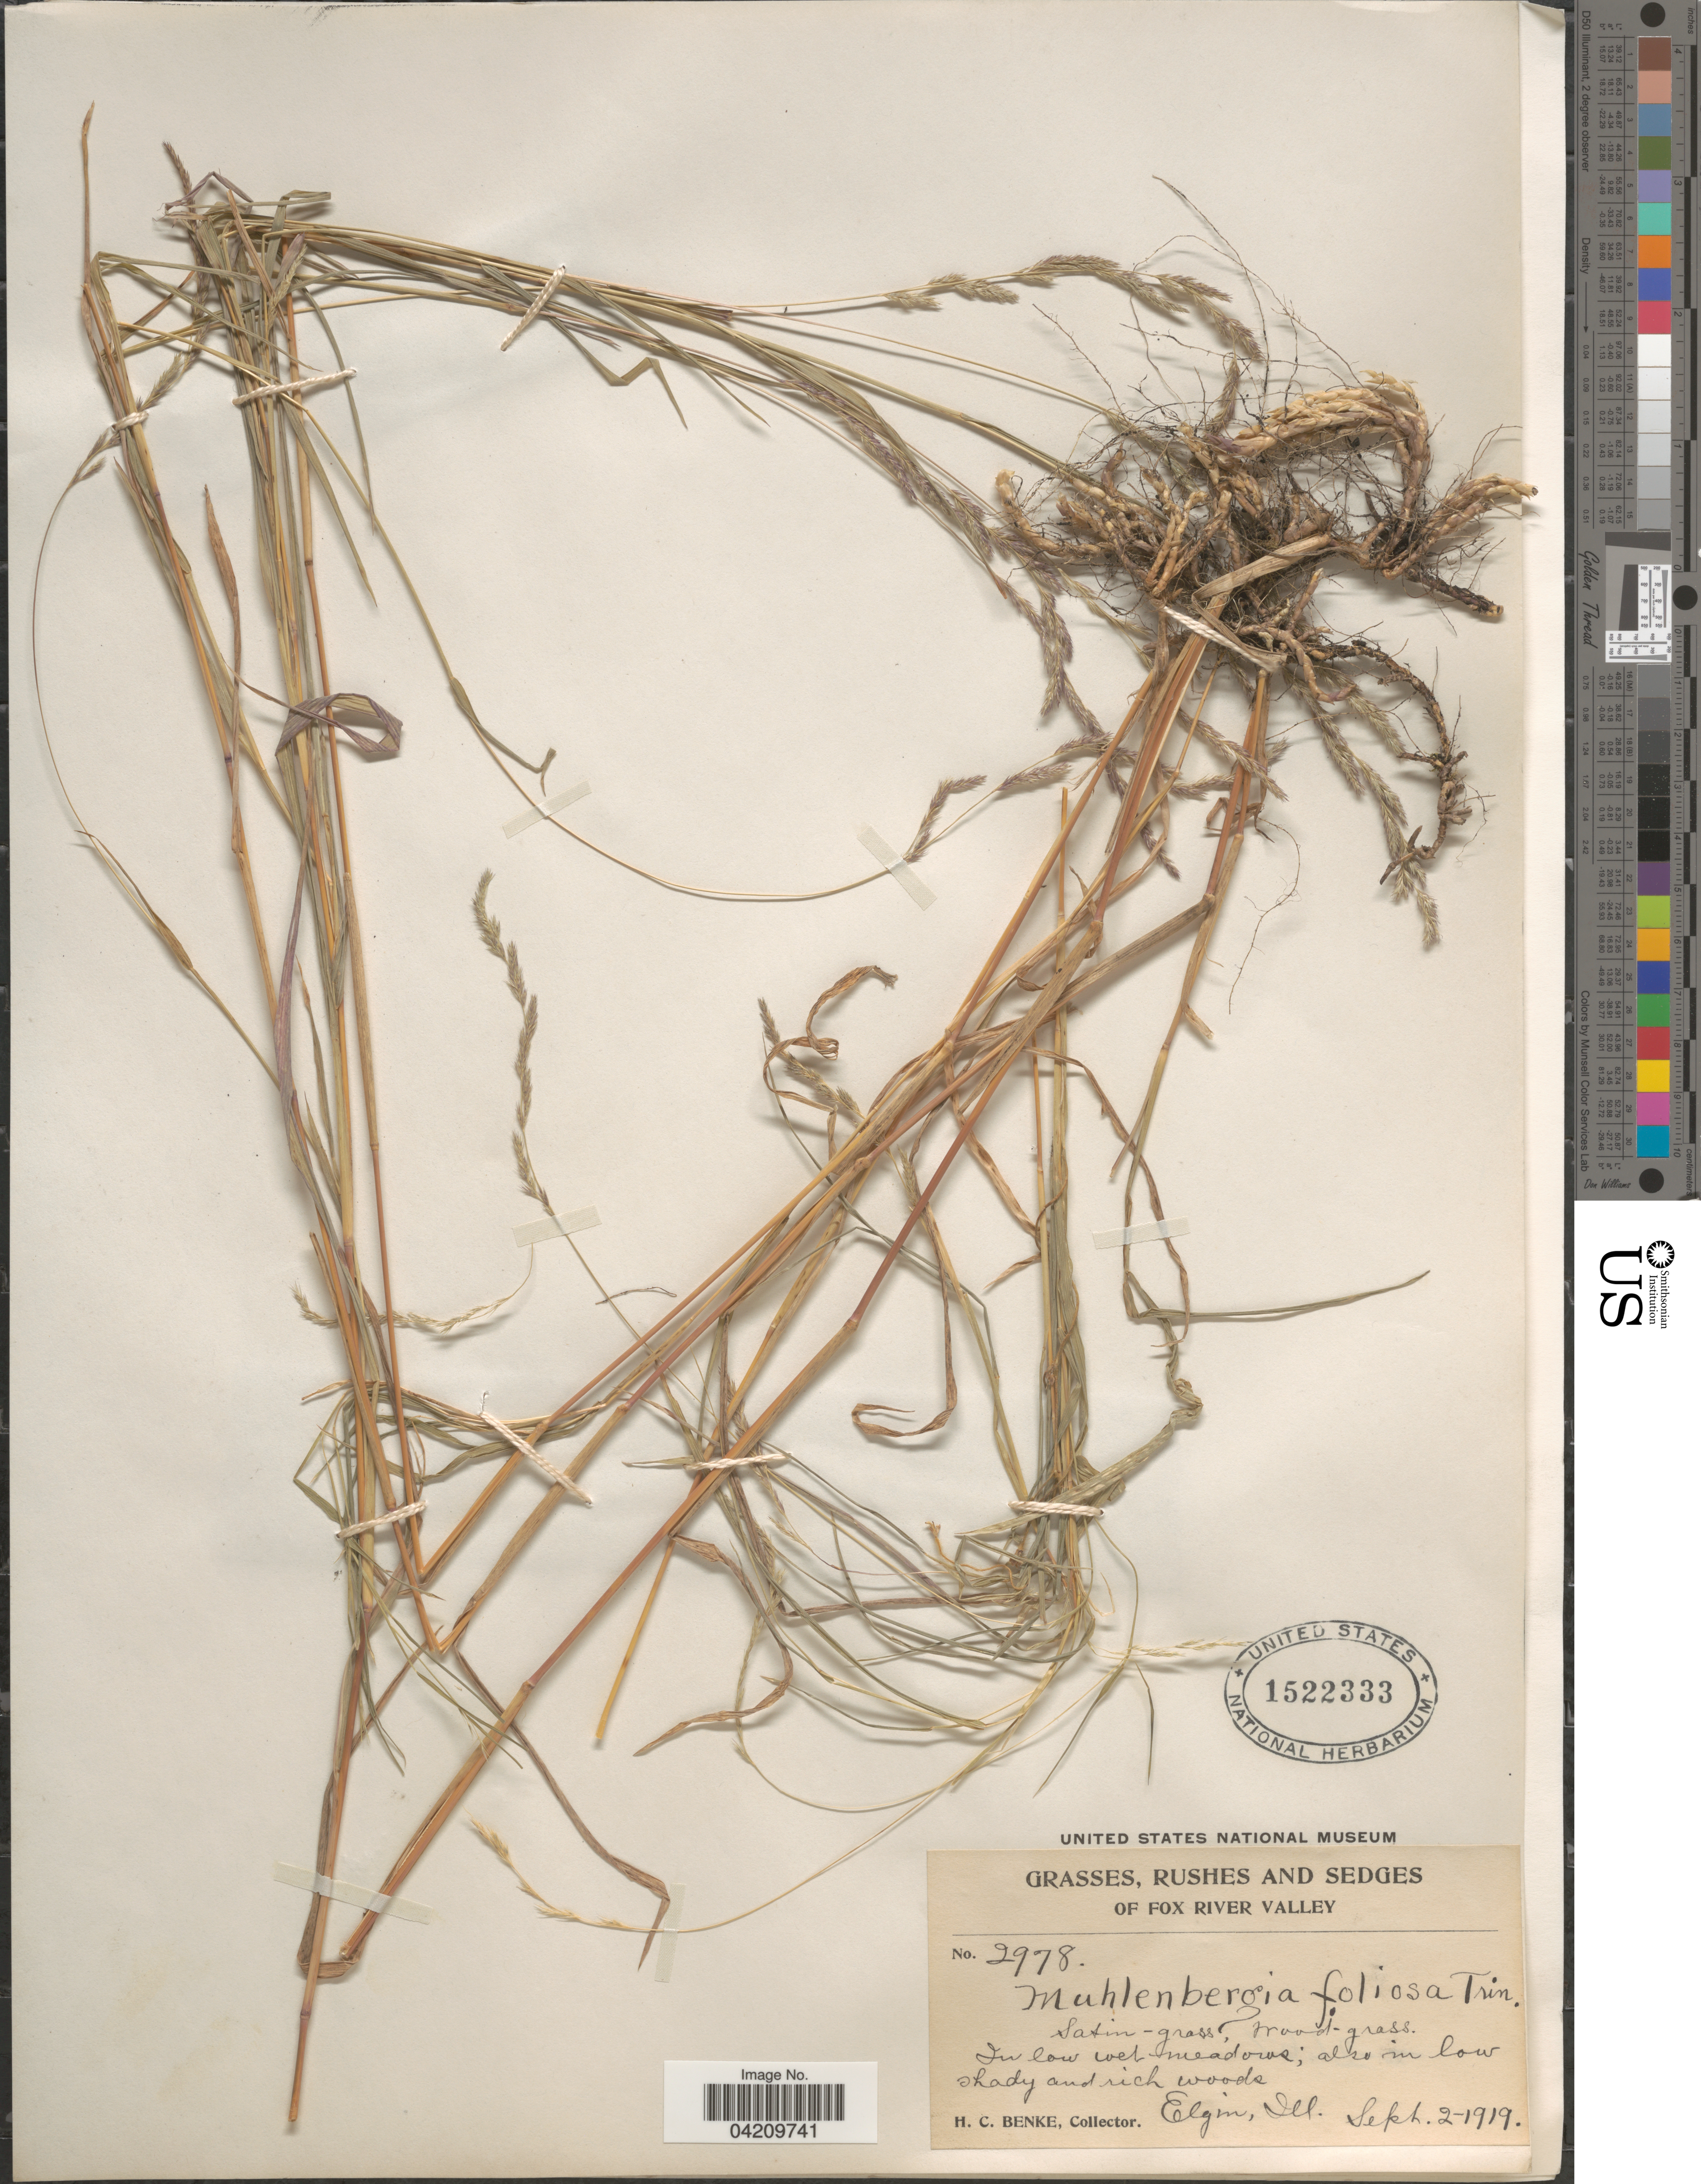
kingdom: Plantae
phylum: Tracheophyta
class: Liliopsida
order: Poales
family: Poaceae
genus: Muhlenbergia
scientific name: Muhlenbergia mexicana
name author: (L.) Trin.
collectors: H. Benke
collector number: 2978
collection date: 1919-09-02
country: United States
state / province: Illinois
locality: Fox River Valley. Elgin.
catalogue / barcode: US 1522333